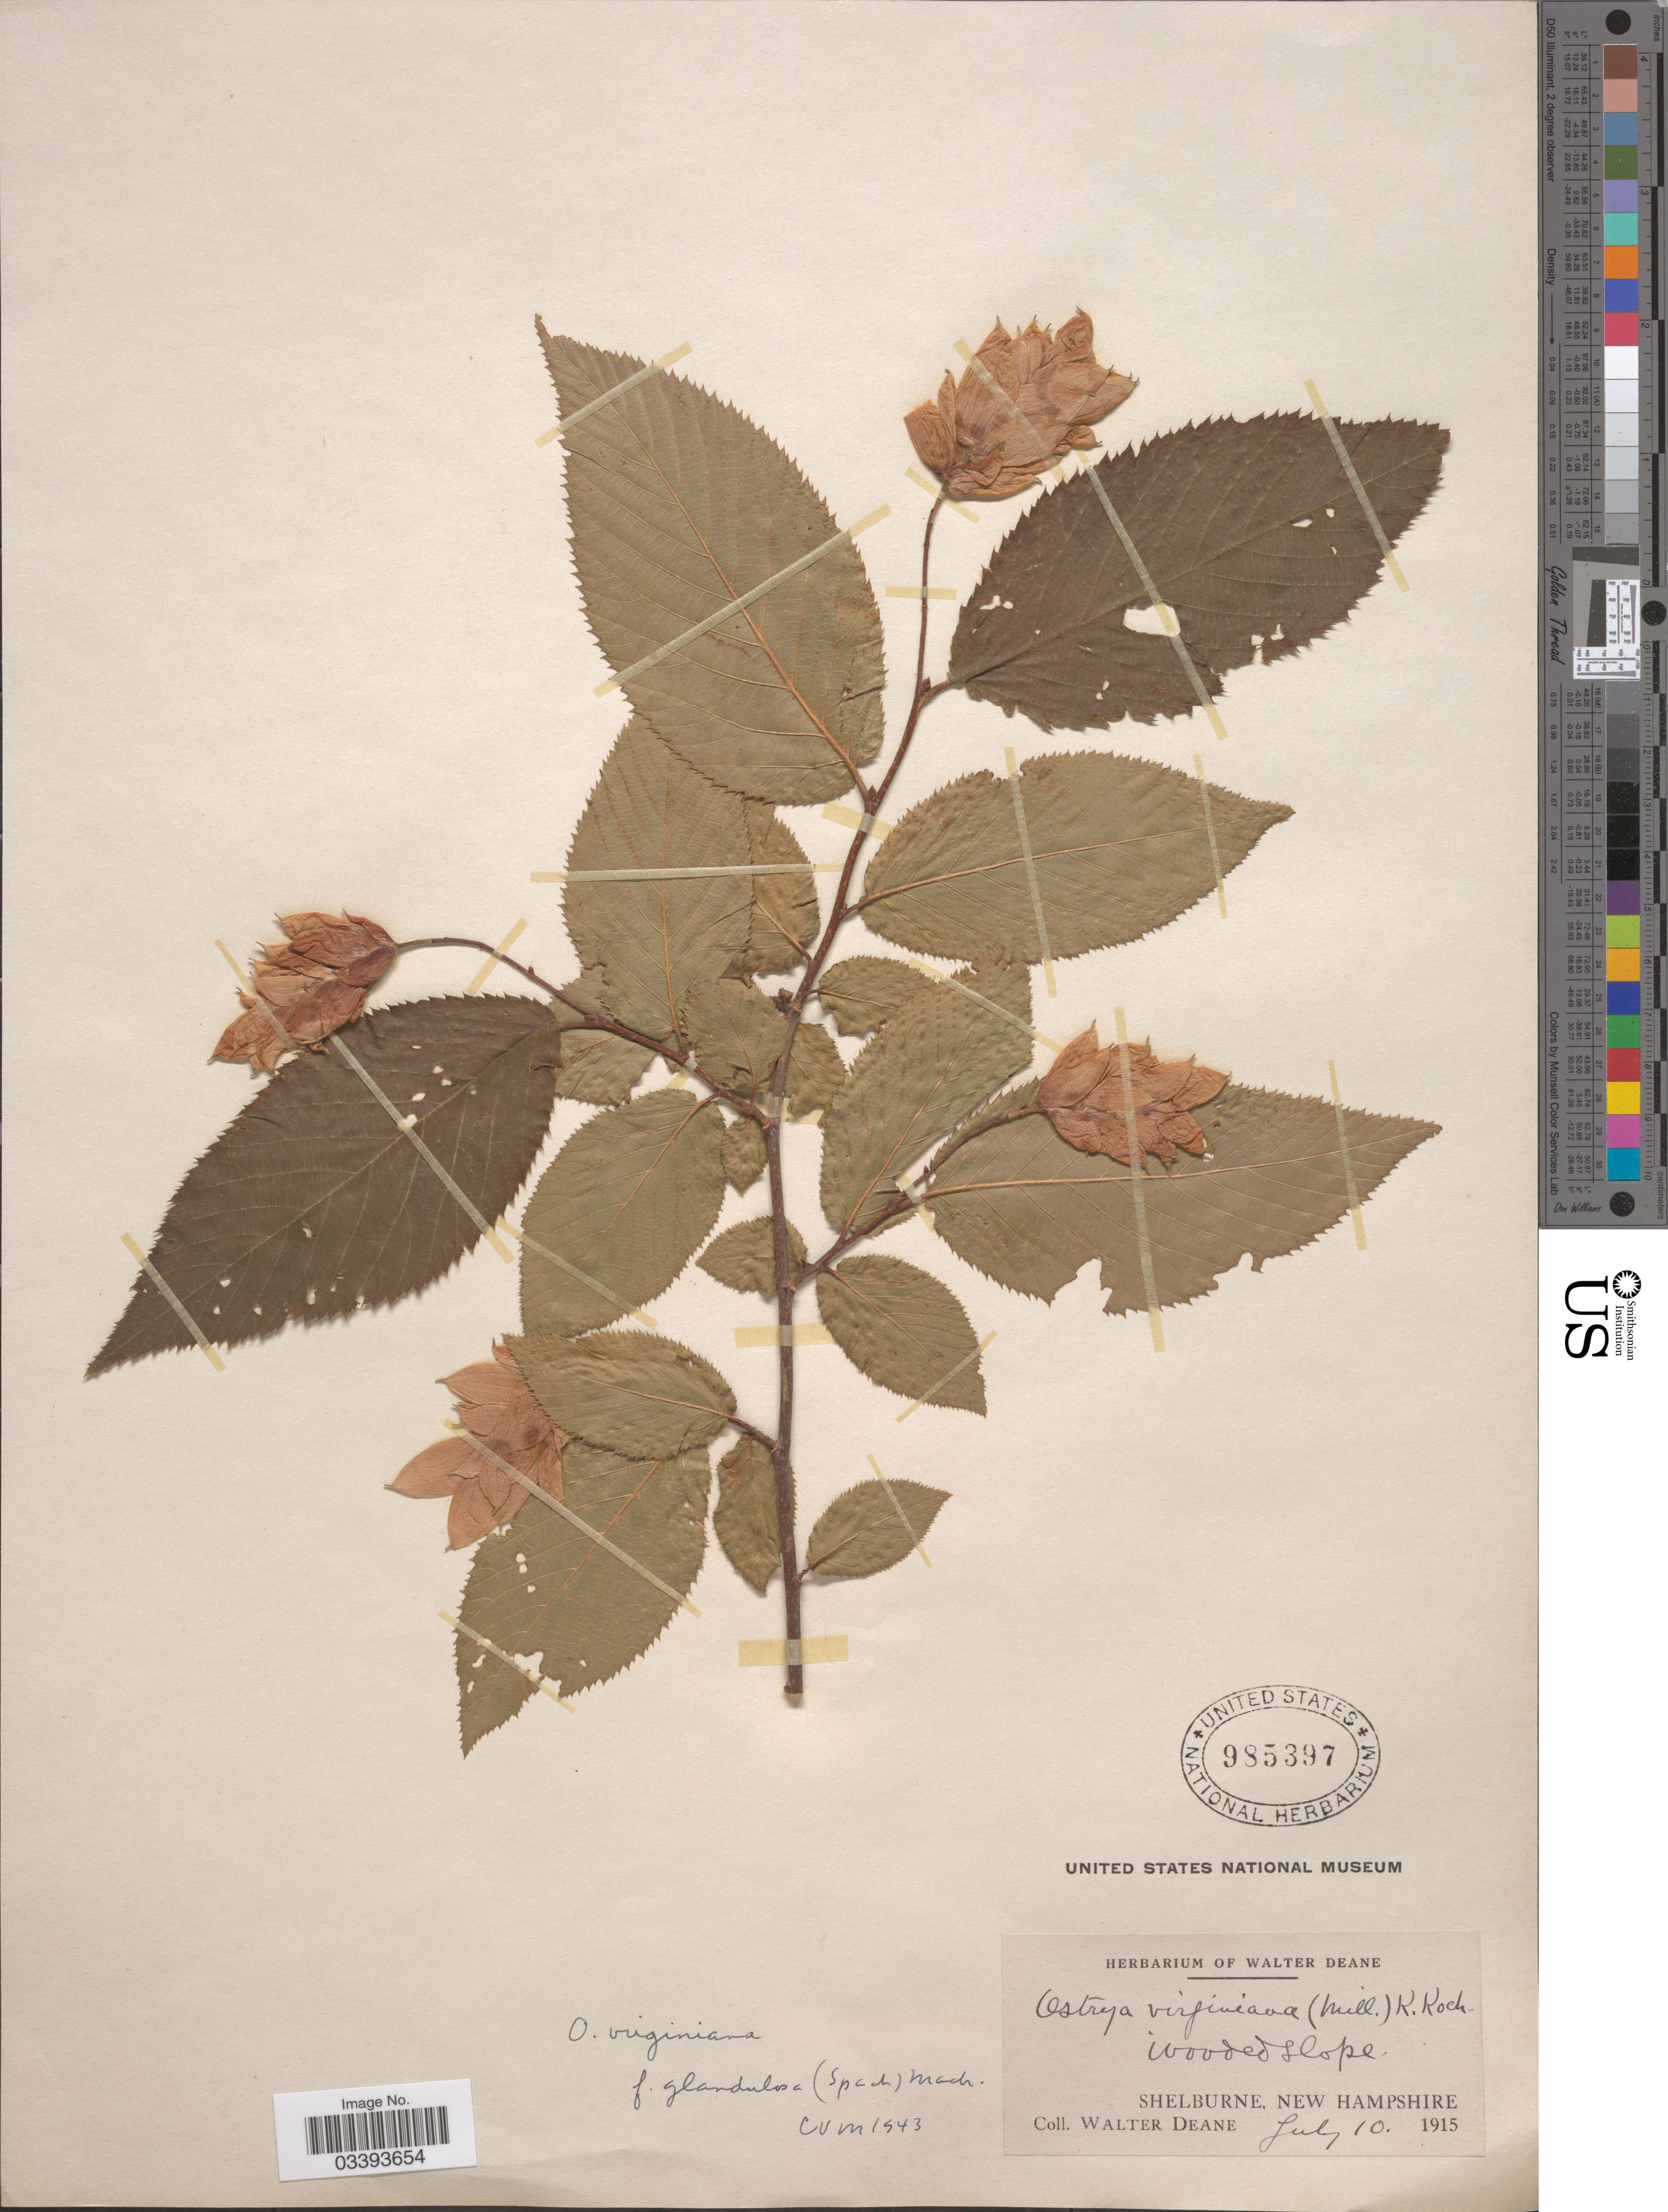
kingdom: Plantae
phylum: Tracheophyta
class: Magnoliopsida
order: Fagales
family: Betulaceae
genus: Ostrya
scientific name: Ostrya virginiana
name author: (Mill.) K. Koch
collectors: W. Deane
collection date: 1915-07-10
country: United States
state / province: New Hampshire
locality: Wooded slope. Shelburne.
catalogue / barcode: US 985397